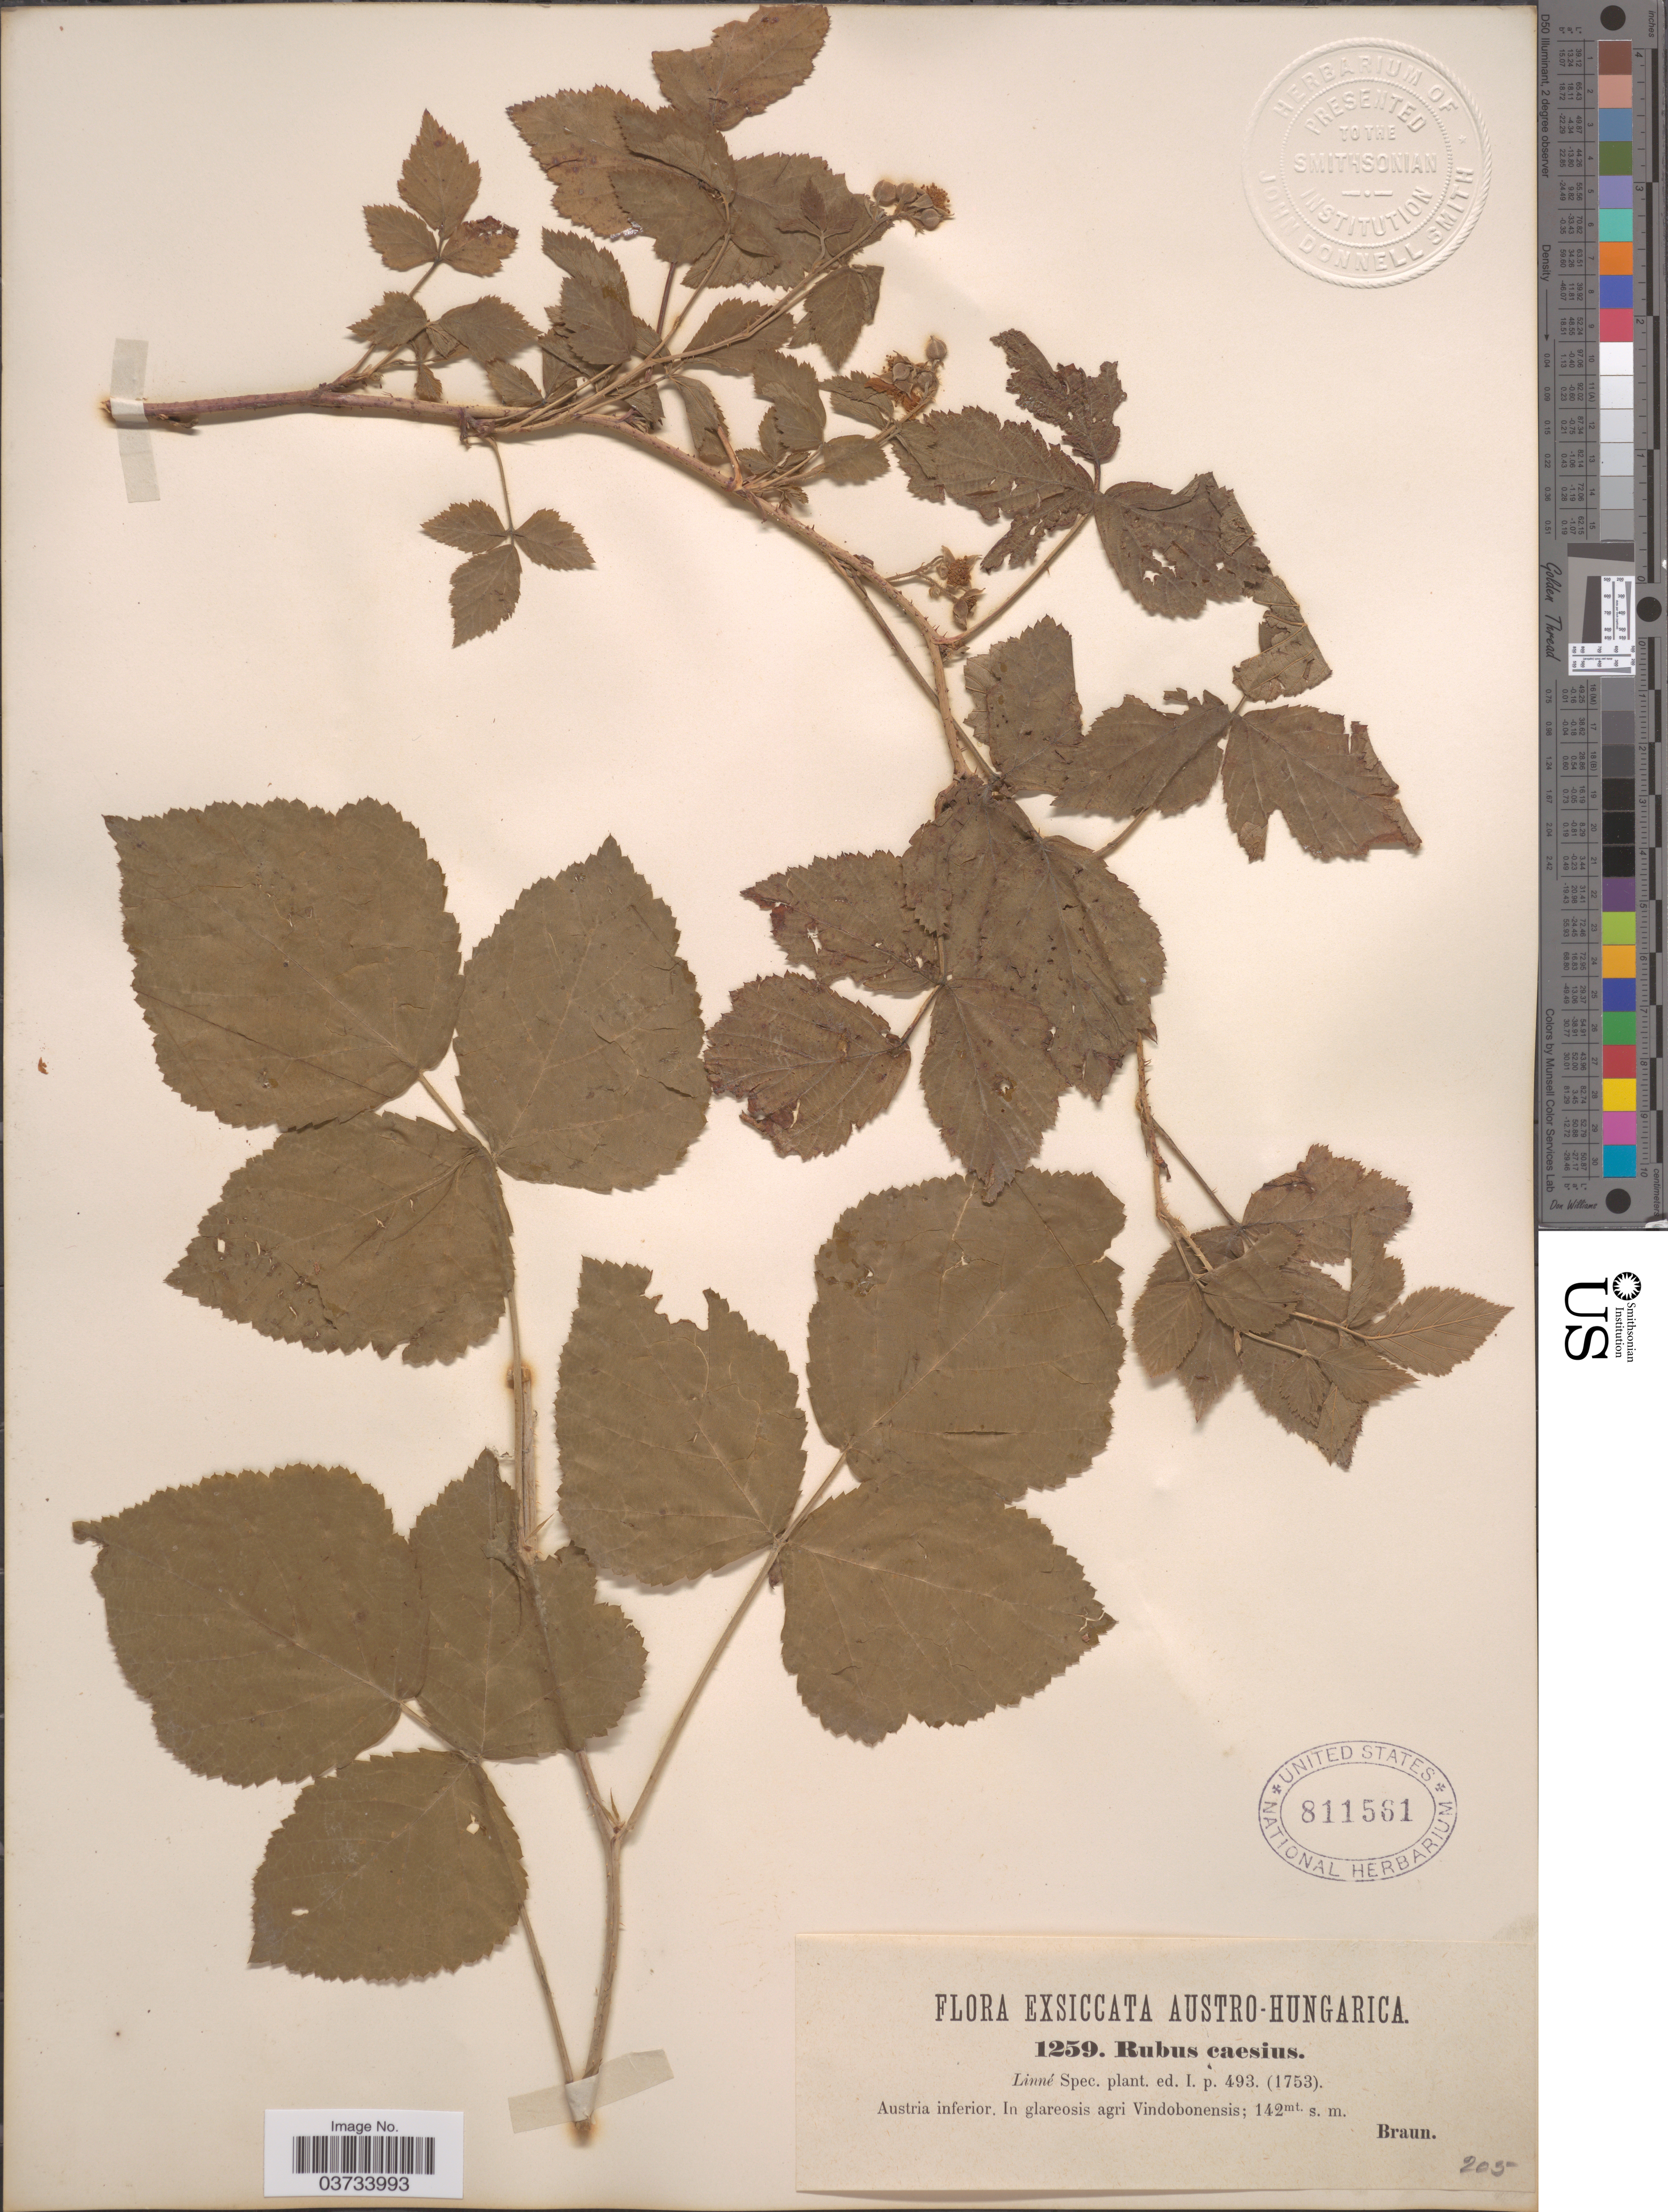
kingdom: Plantae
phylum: Tracheophyta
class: Magnoliopsida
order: Rosales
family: Rosaceae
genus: Rubus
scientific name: Rubus caesius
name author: L.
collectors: Braun, --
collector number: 1259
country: Austria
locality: Austro-Hungarica. Austria inferior. In glareosis agri Vindobonensis.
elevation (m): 142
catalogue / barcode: US 811561